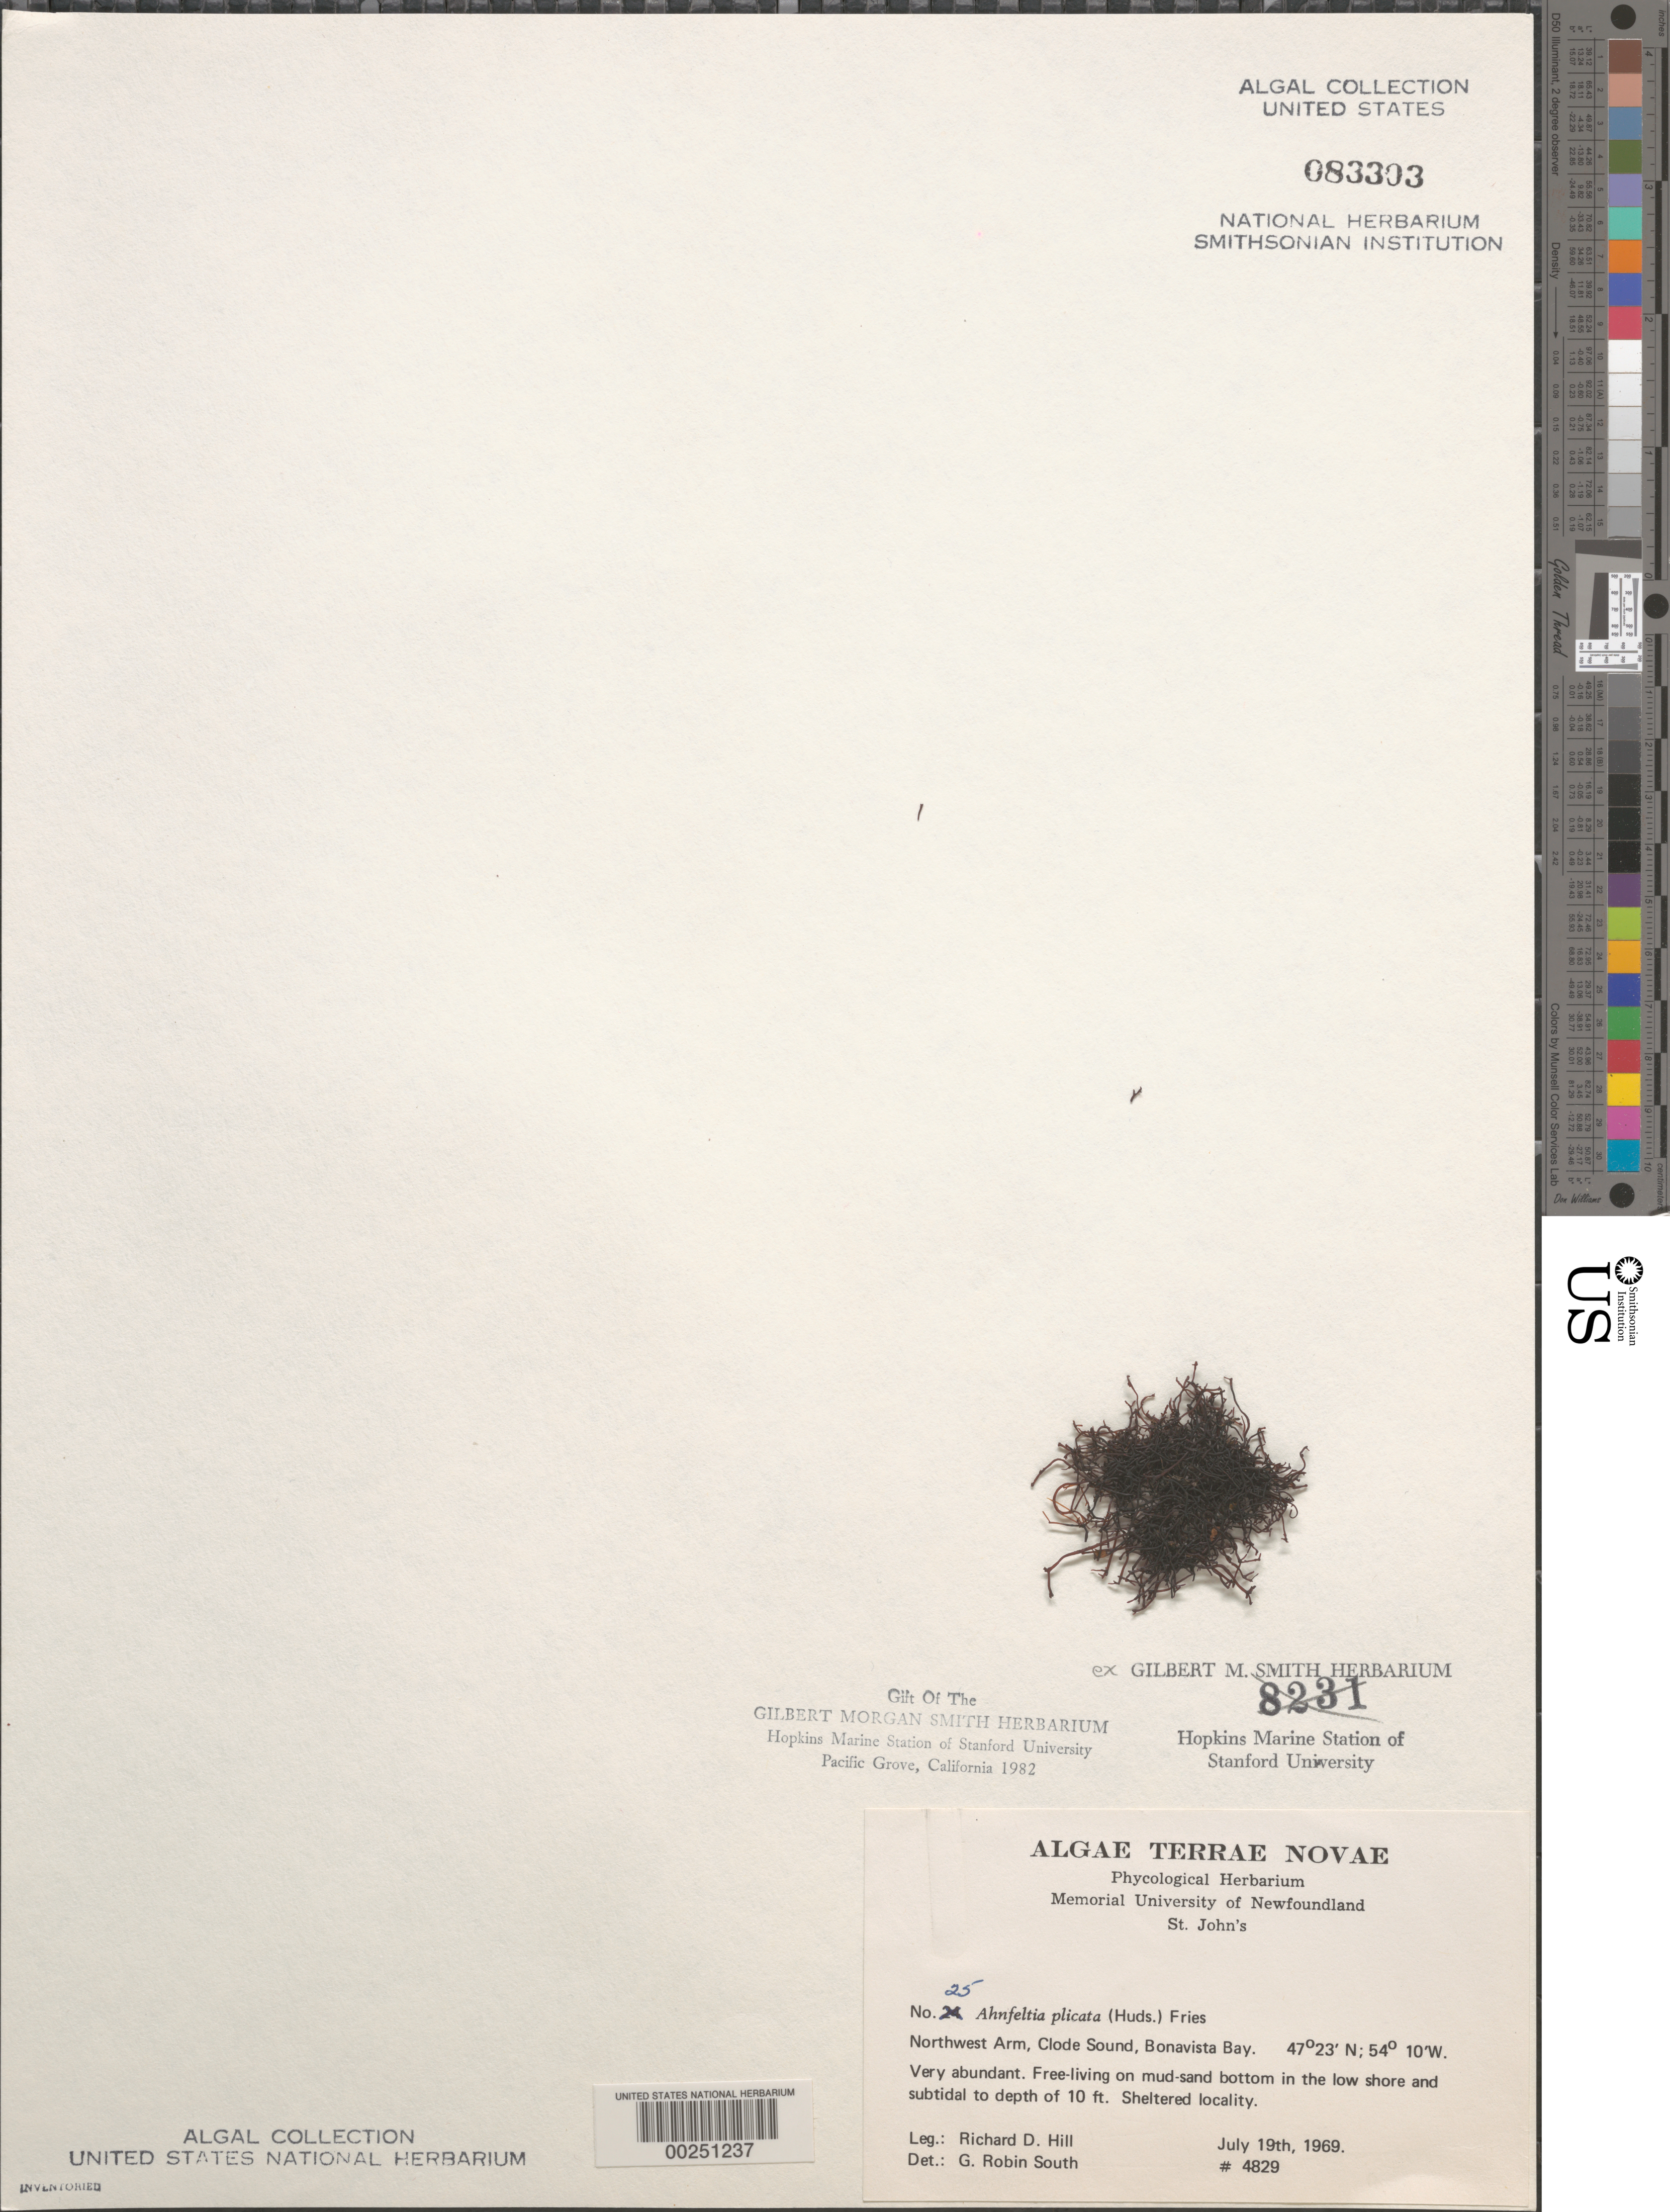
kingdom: Plantae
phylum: Rhodophyta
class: Florideophyceae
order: Ahnfeltiales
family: Ahnfeltiaceae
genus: Ahnfeltia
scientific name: Ahnfeltia plicata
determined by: South, G. R.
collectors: R. D. Hill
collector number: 4829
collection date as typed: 19 Jul 1969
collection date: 1969-07-19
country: Canada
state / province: Newfoundland and Labrador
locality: Northwest Arm, Clode Sound, Bonavista Bay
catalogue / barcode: US 83303